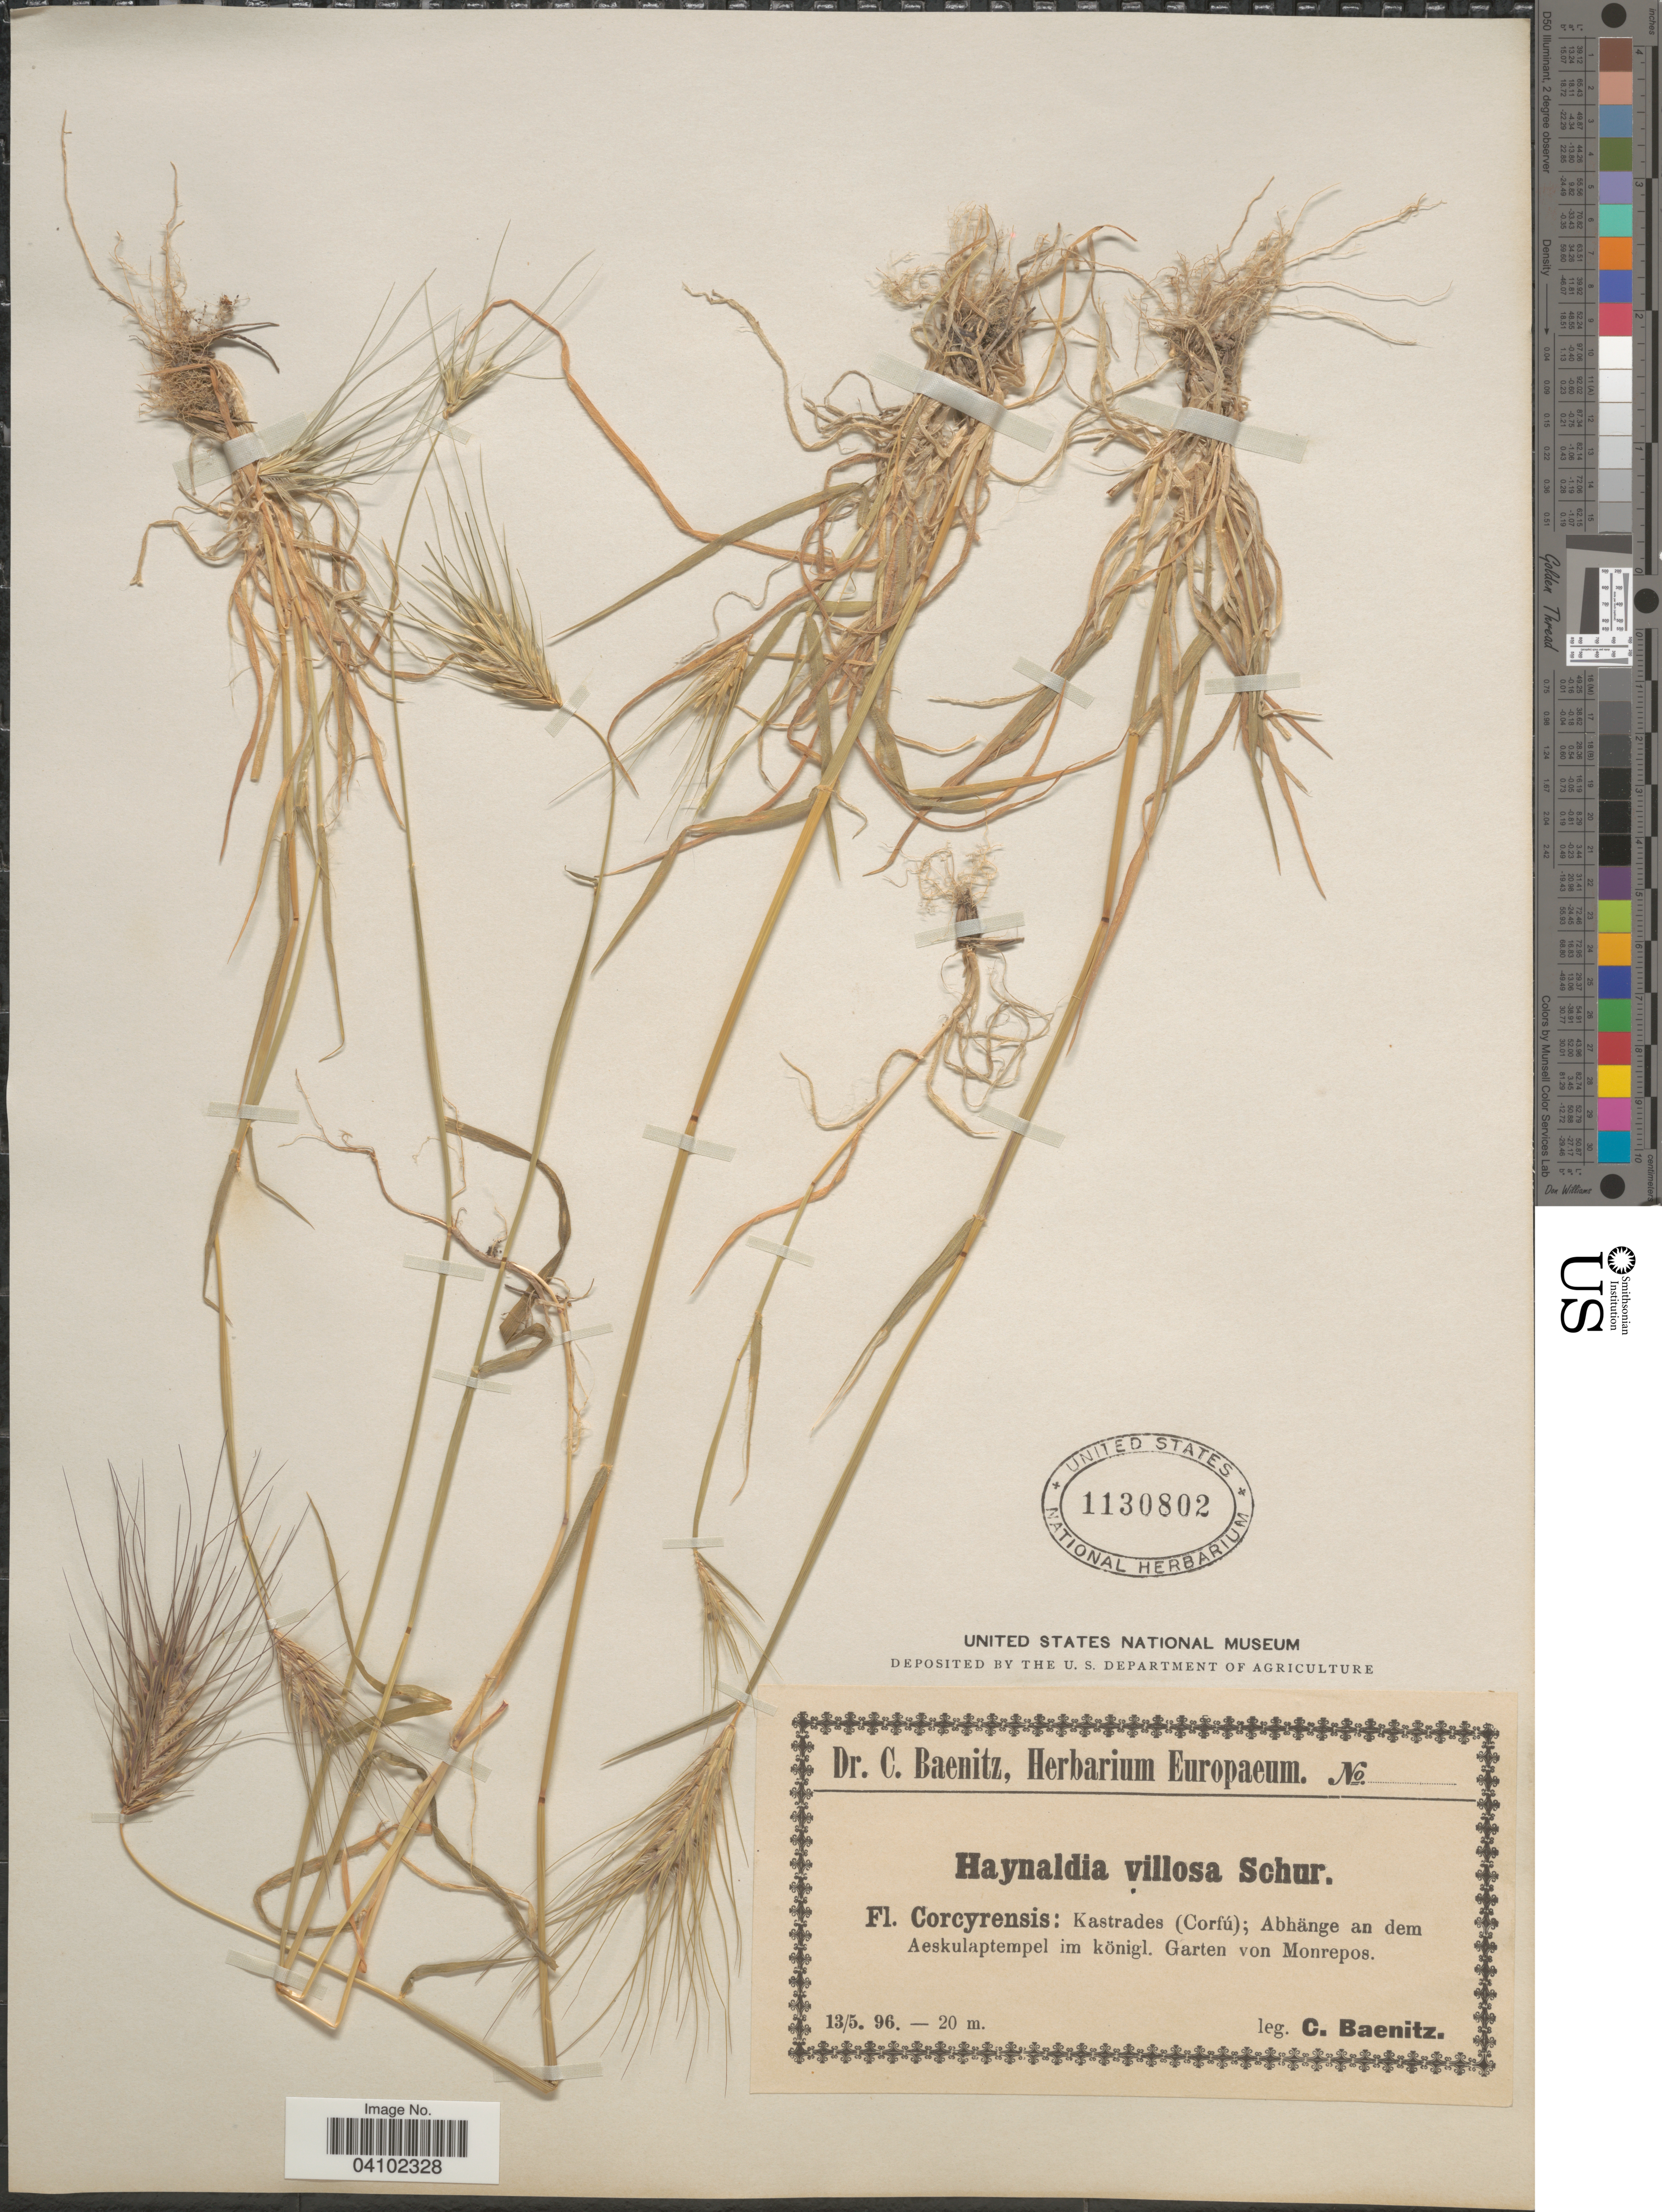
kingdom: Plantae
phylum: Tracheophyta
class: Liliopsida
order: Poales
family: Poaceae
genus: Dasypyrum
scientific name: Dasypyrum villosum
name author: (L.) Candargy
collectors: C. G. Baenitz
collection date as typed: Transcribed d/m/y: 13/5/96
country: Greece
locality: Corcyrensis: Kastrades (Corfú); Abhänge an dem Aeskulaptempel im königl. Garten von Monrepos.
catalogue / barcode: US 1130802